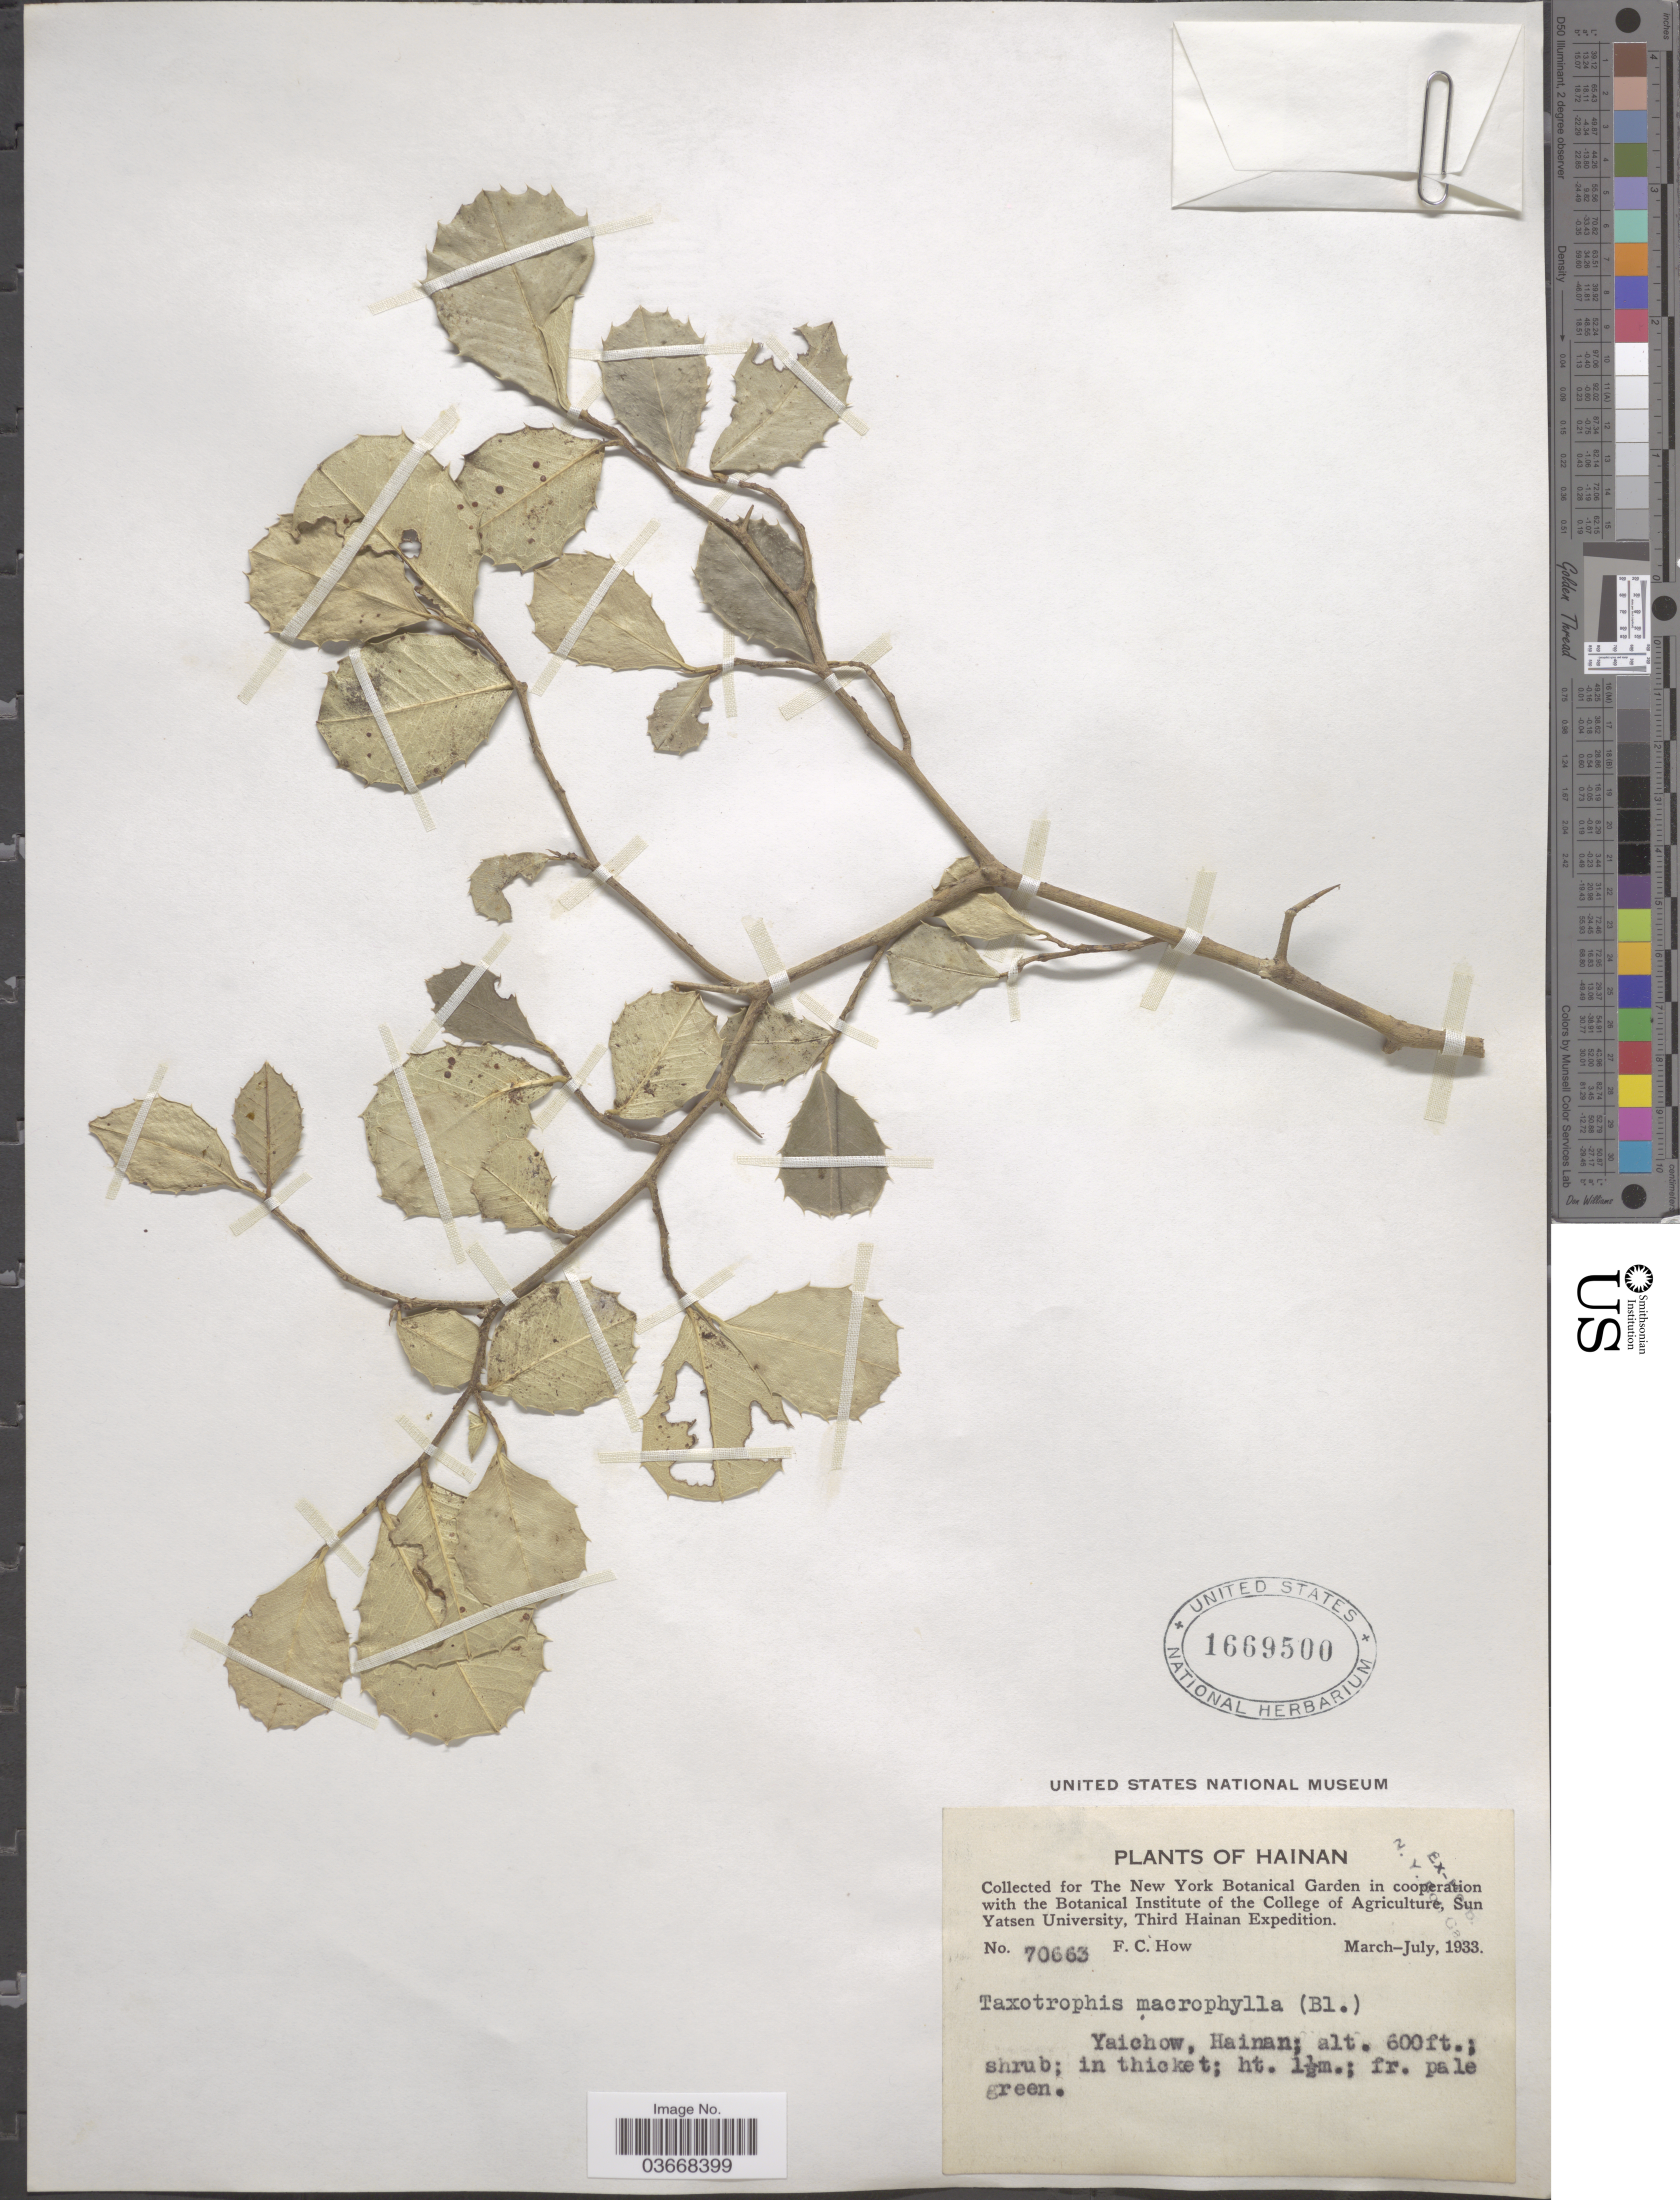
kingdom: Plantae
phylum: Tracheophyta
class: Magnoliopsida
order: Rosales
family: Moraceae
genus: Taxotrophis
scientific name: Taxotrophis ilicifolia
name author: (Kurz) S. Vidal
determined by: Strong, Mark T., (BOT), Smithsonian Institution - National Museum of Natural History (UNITED STATES)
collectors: F. C. How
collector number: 70663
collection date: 1933-03/1933-07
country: China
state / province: Hainan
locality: Yaichow.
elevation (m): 183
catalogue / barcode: US 1669500